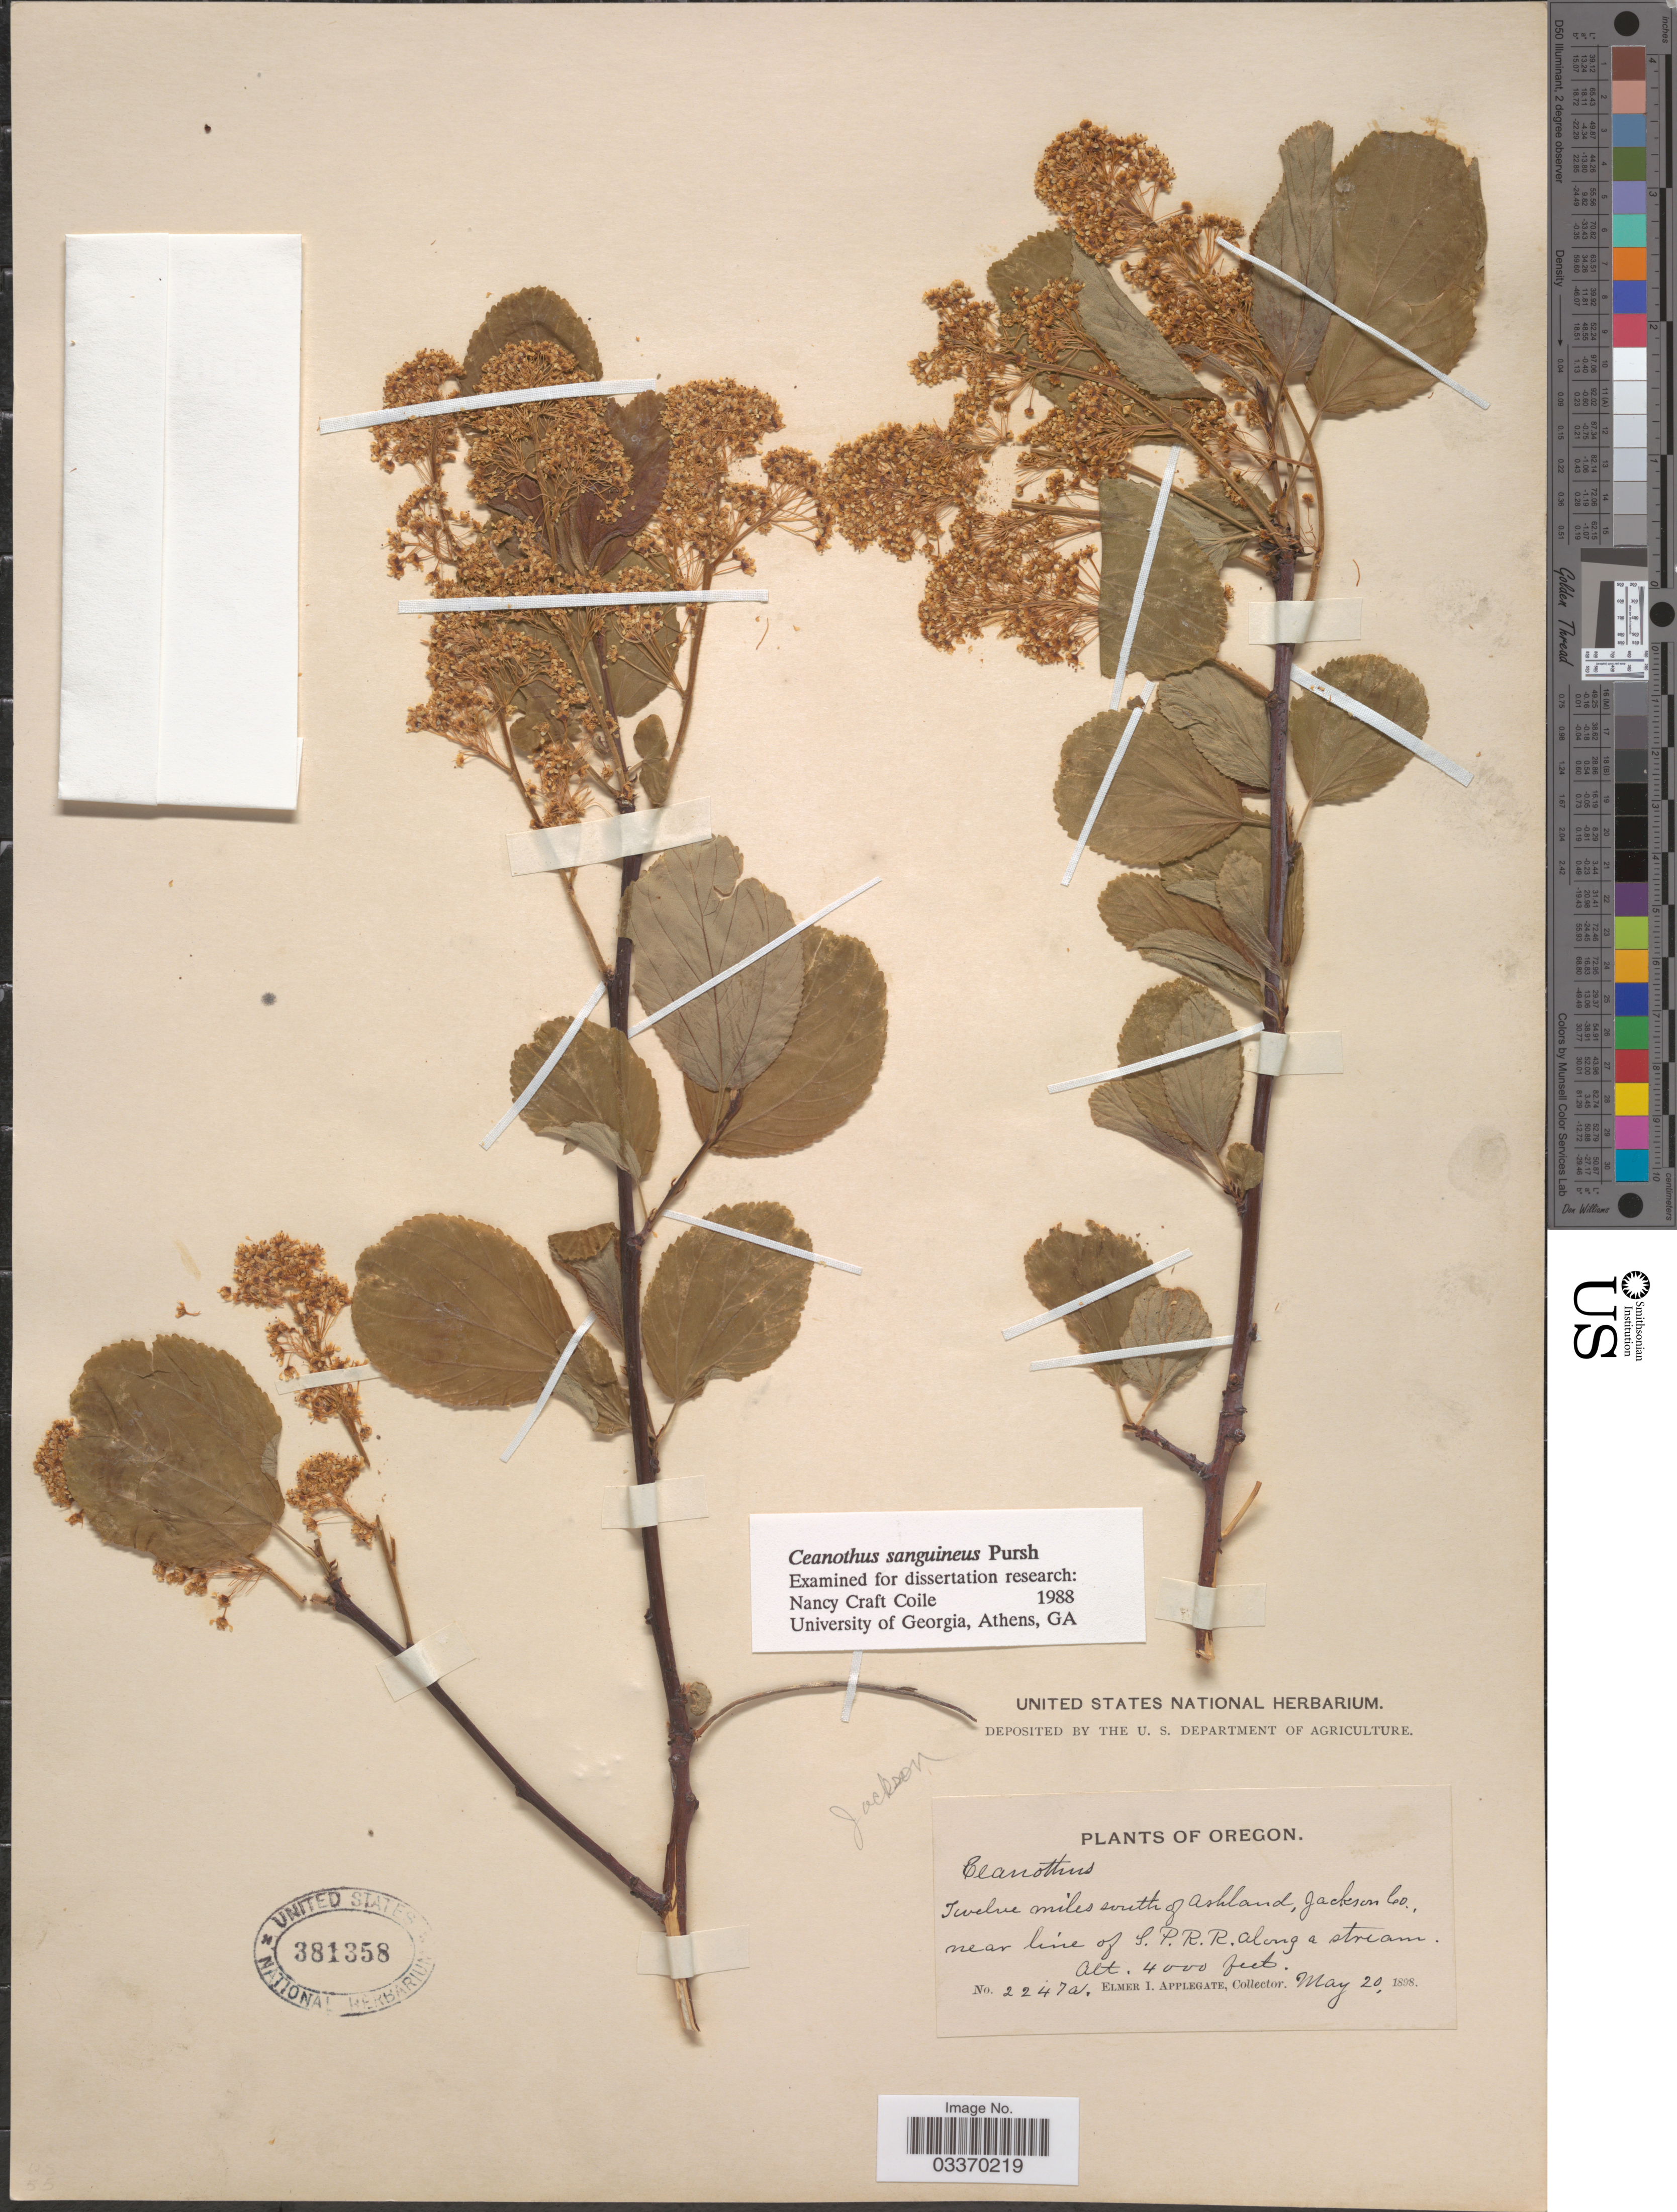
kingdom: Plantae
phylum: Tracheophyta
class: Magnoliopsida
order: Rosales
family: Rhamnaceae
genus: Ceanothus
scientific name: Ceanothus sanguineus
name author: Pursh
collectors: E. I. Applegate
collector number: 2247a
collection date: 1898-05-20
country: United States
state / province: Oregon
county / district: Jackson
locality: Twelve miles south of Ashland, Jackson Co., near line of S.P.R.R. Along a stream, Jackson.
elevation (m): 1219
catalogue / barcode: US 381358